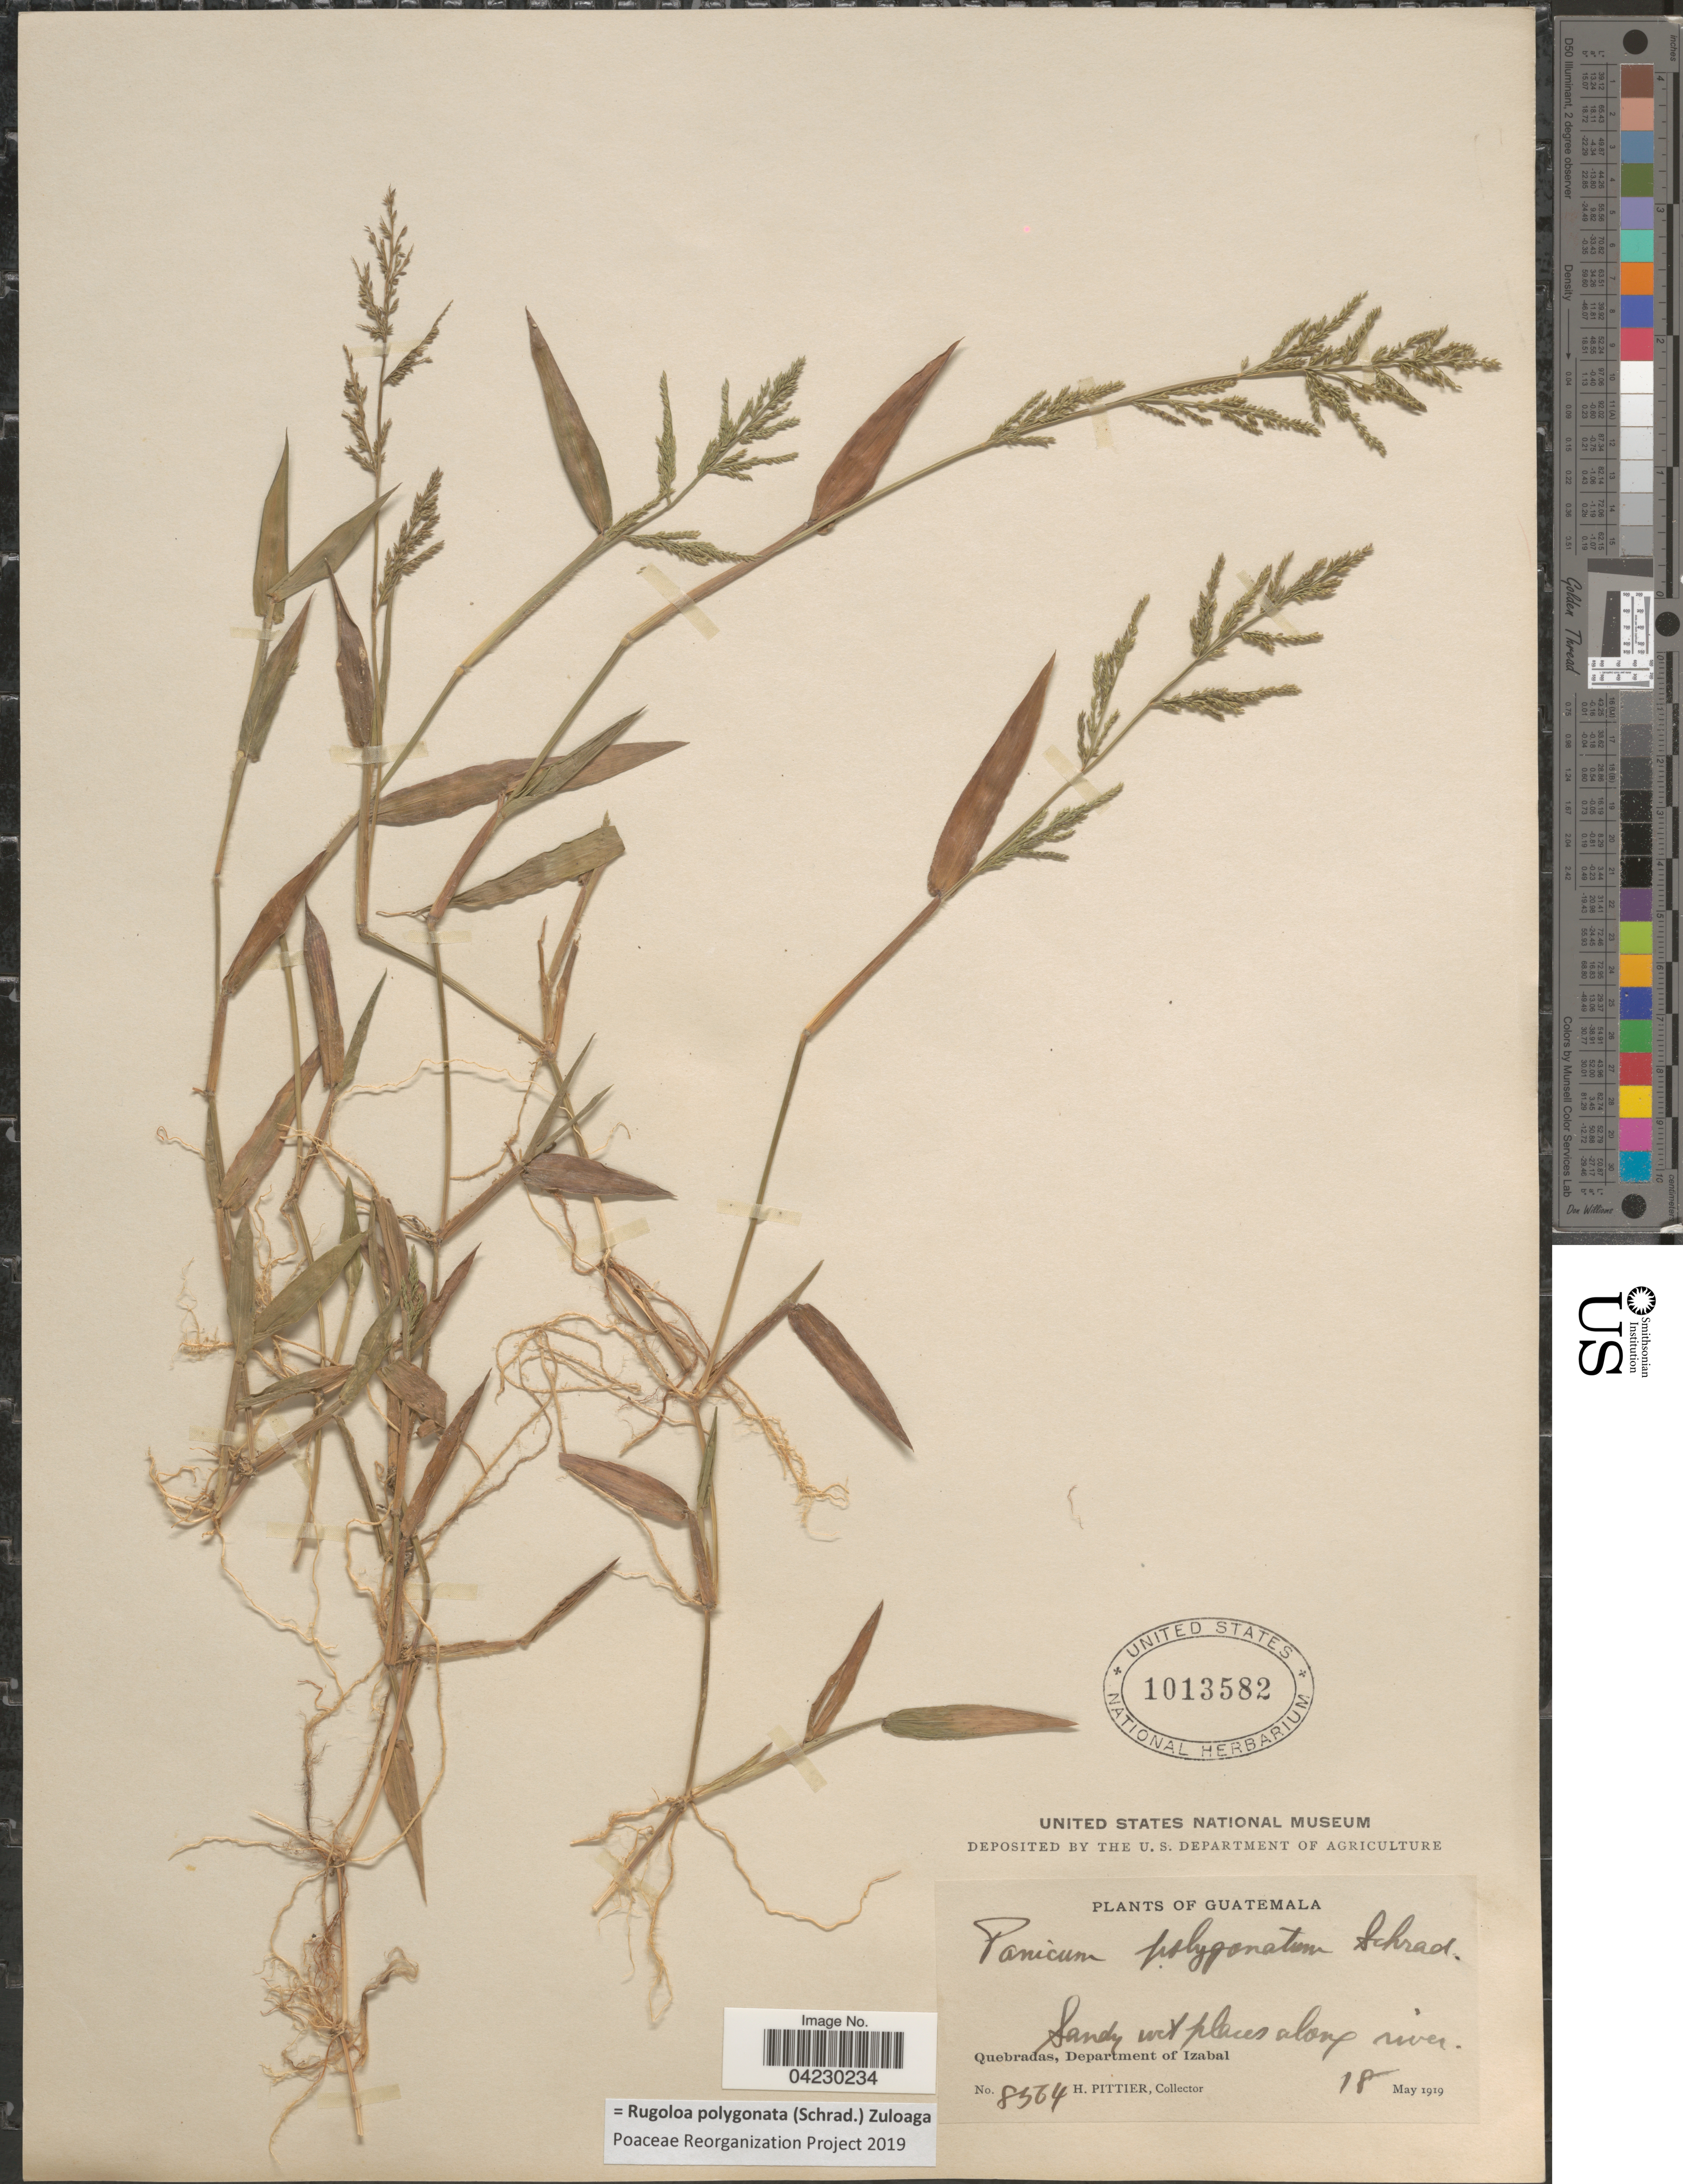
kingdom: Plantae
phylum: Tracheophyta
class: Liliopsida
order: Poales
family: Poaceae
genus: Rugoloa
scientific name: Rugoloa polygonata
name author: (Schrad.) Zuloaga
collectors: H. F. Pittier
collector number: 8564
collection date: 1919-05-18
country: Guatemala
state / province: Izabal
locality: Sandy wet places along river. Quebradas, Department of Izabal.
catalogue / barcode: US 1013582